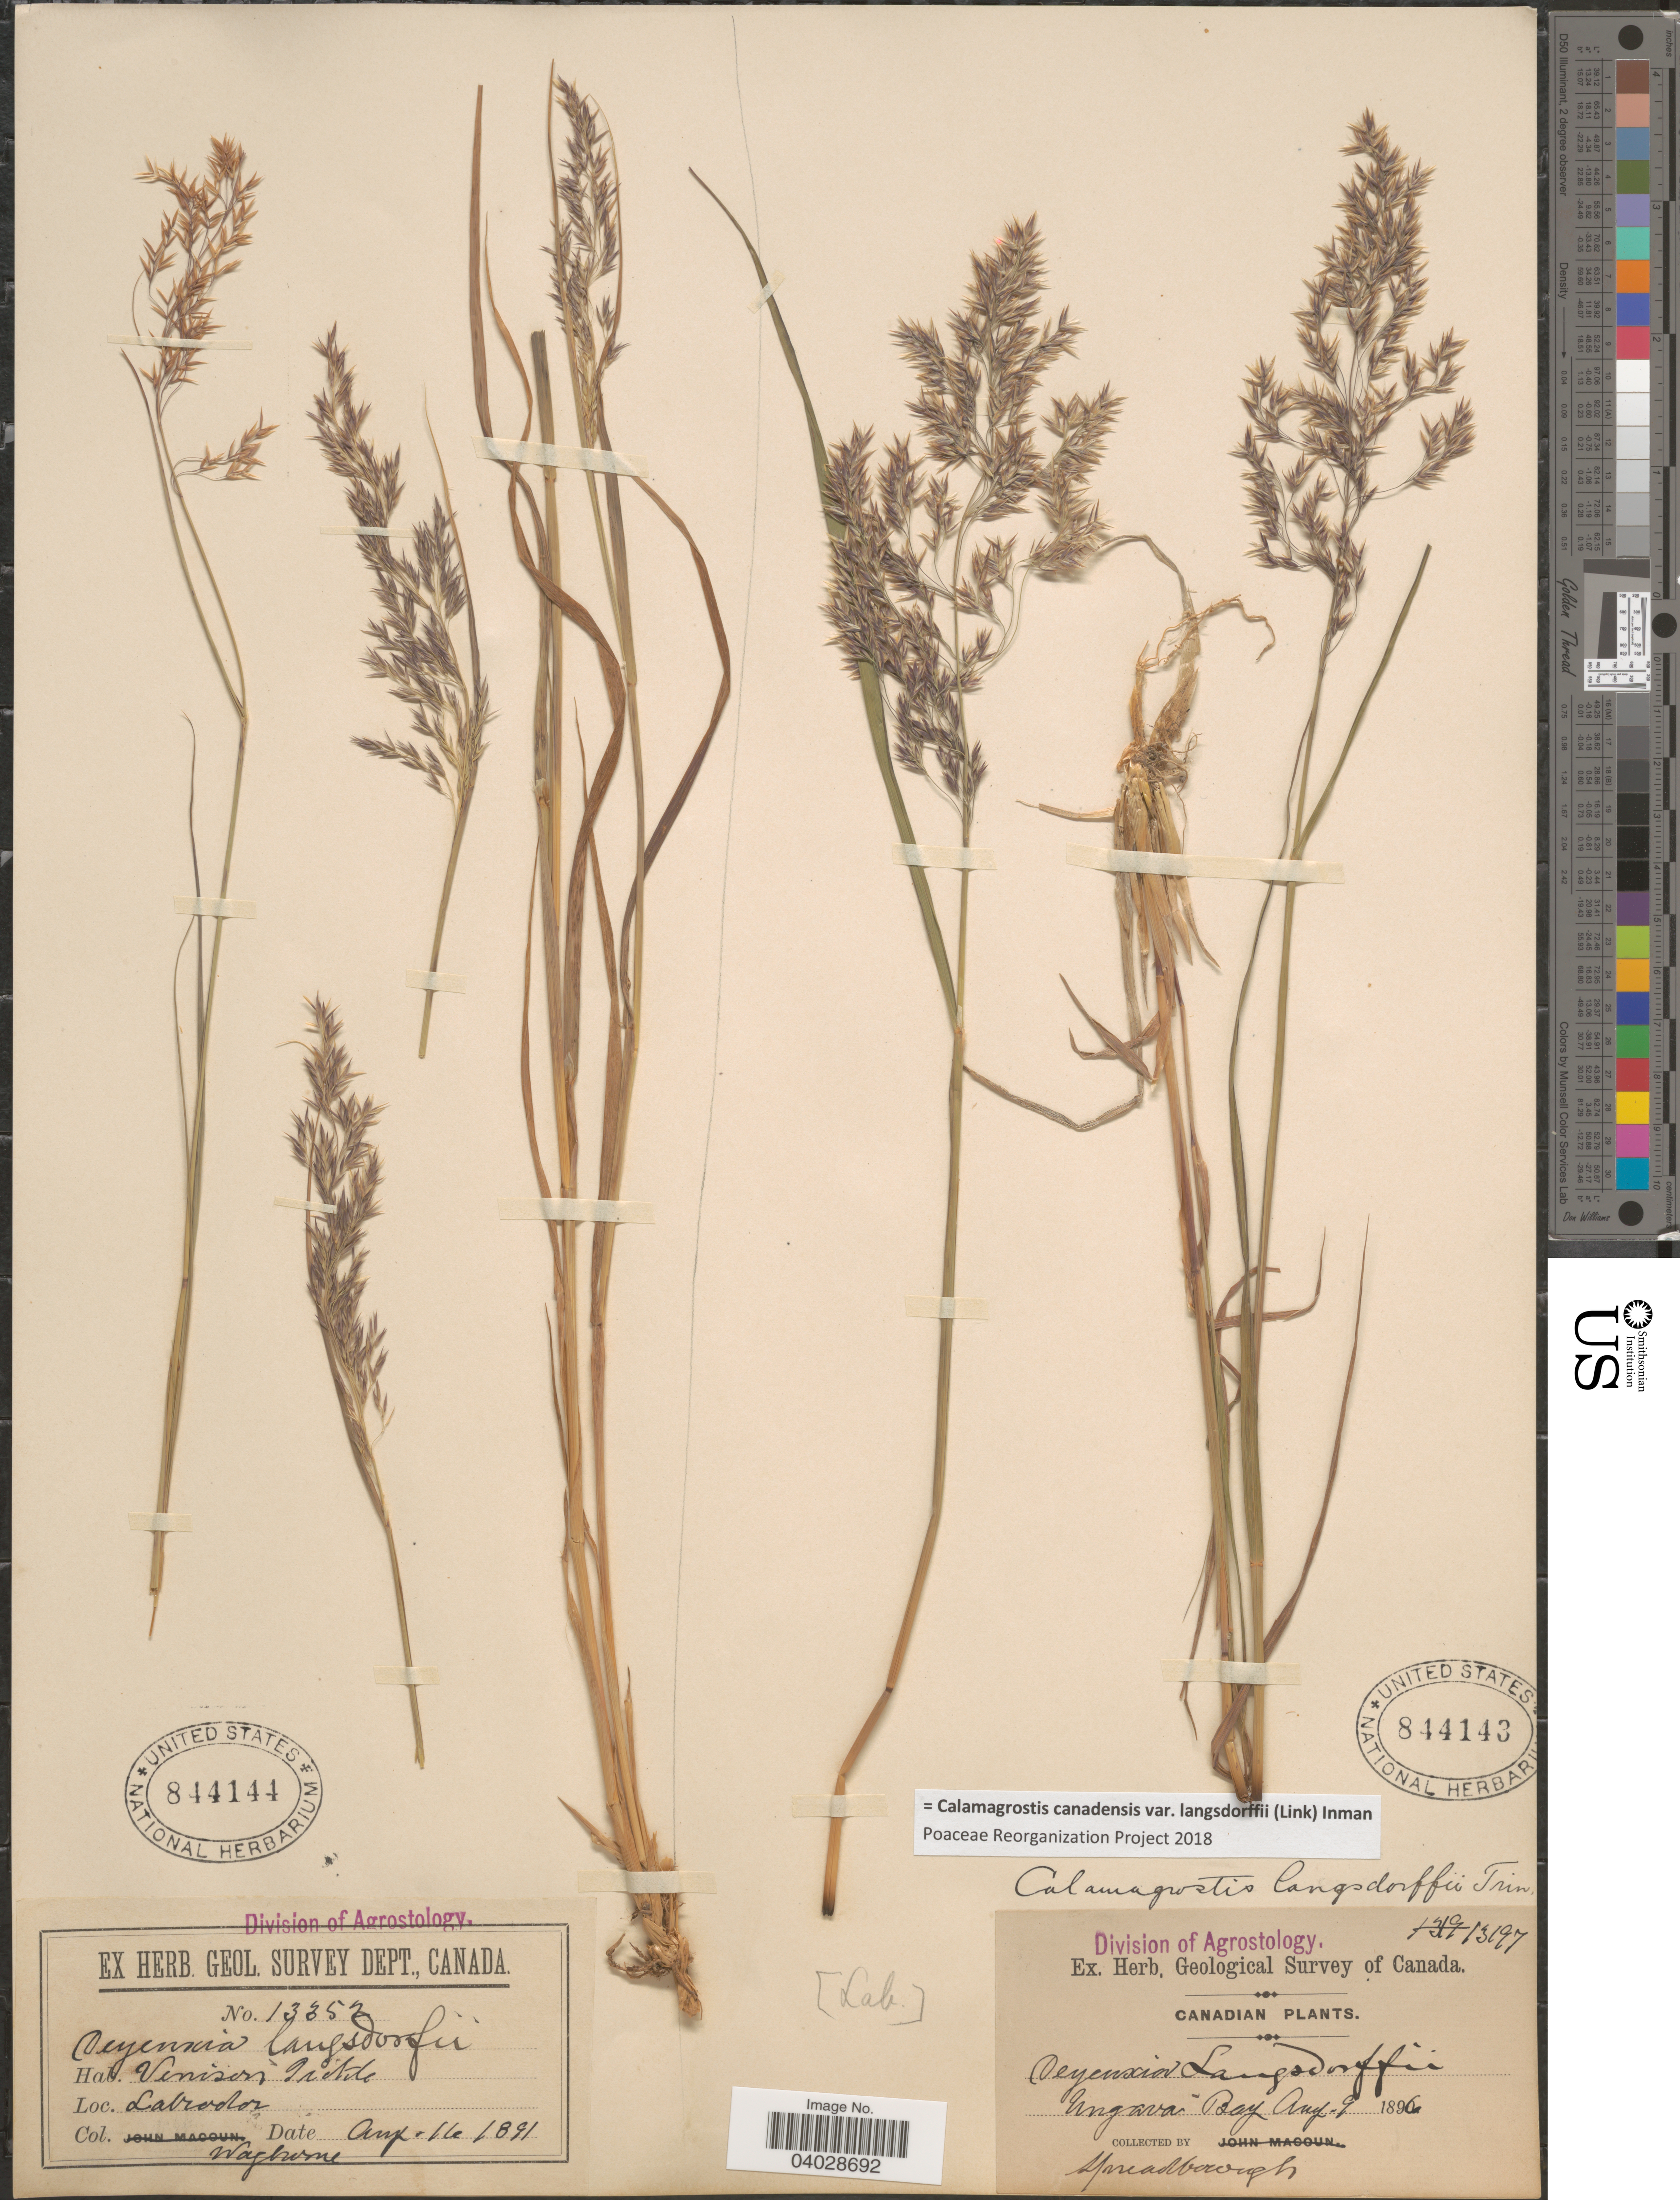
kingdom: Plantae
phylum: Tracheophyta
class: Liliopsida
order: Poales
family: Poaceae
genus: Calamagrostis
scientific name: Calamagrostis canadensis var. langsdorffii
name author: (Link) Inman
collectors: Waghorne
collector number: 13352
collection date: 1891-08-16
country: Canada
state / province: Newfoundland and Labrador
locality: Labrador.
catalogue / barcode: US 844144